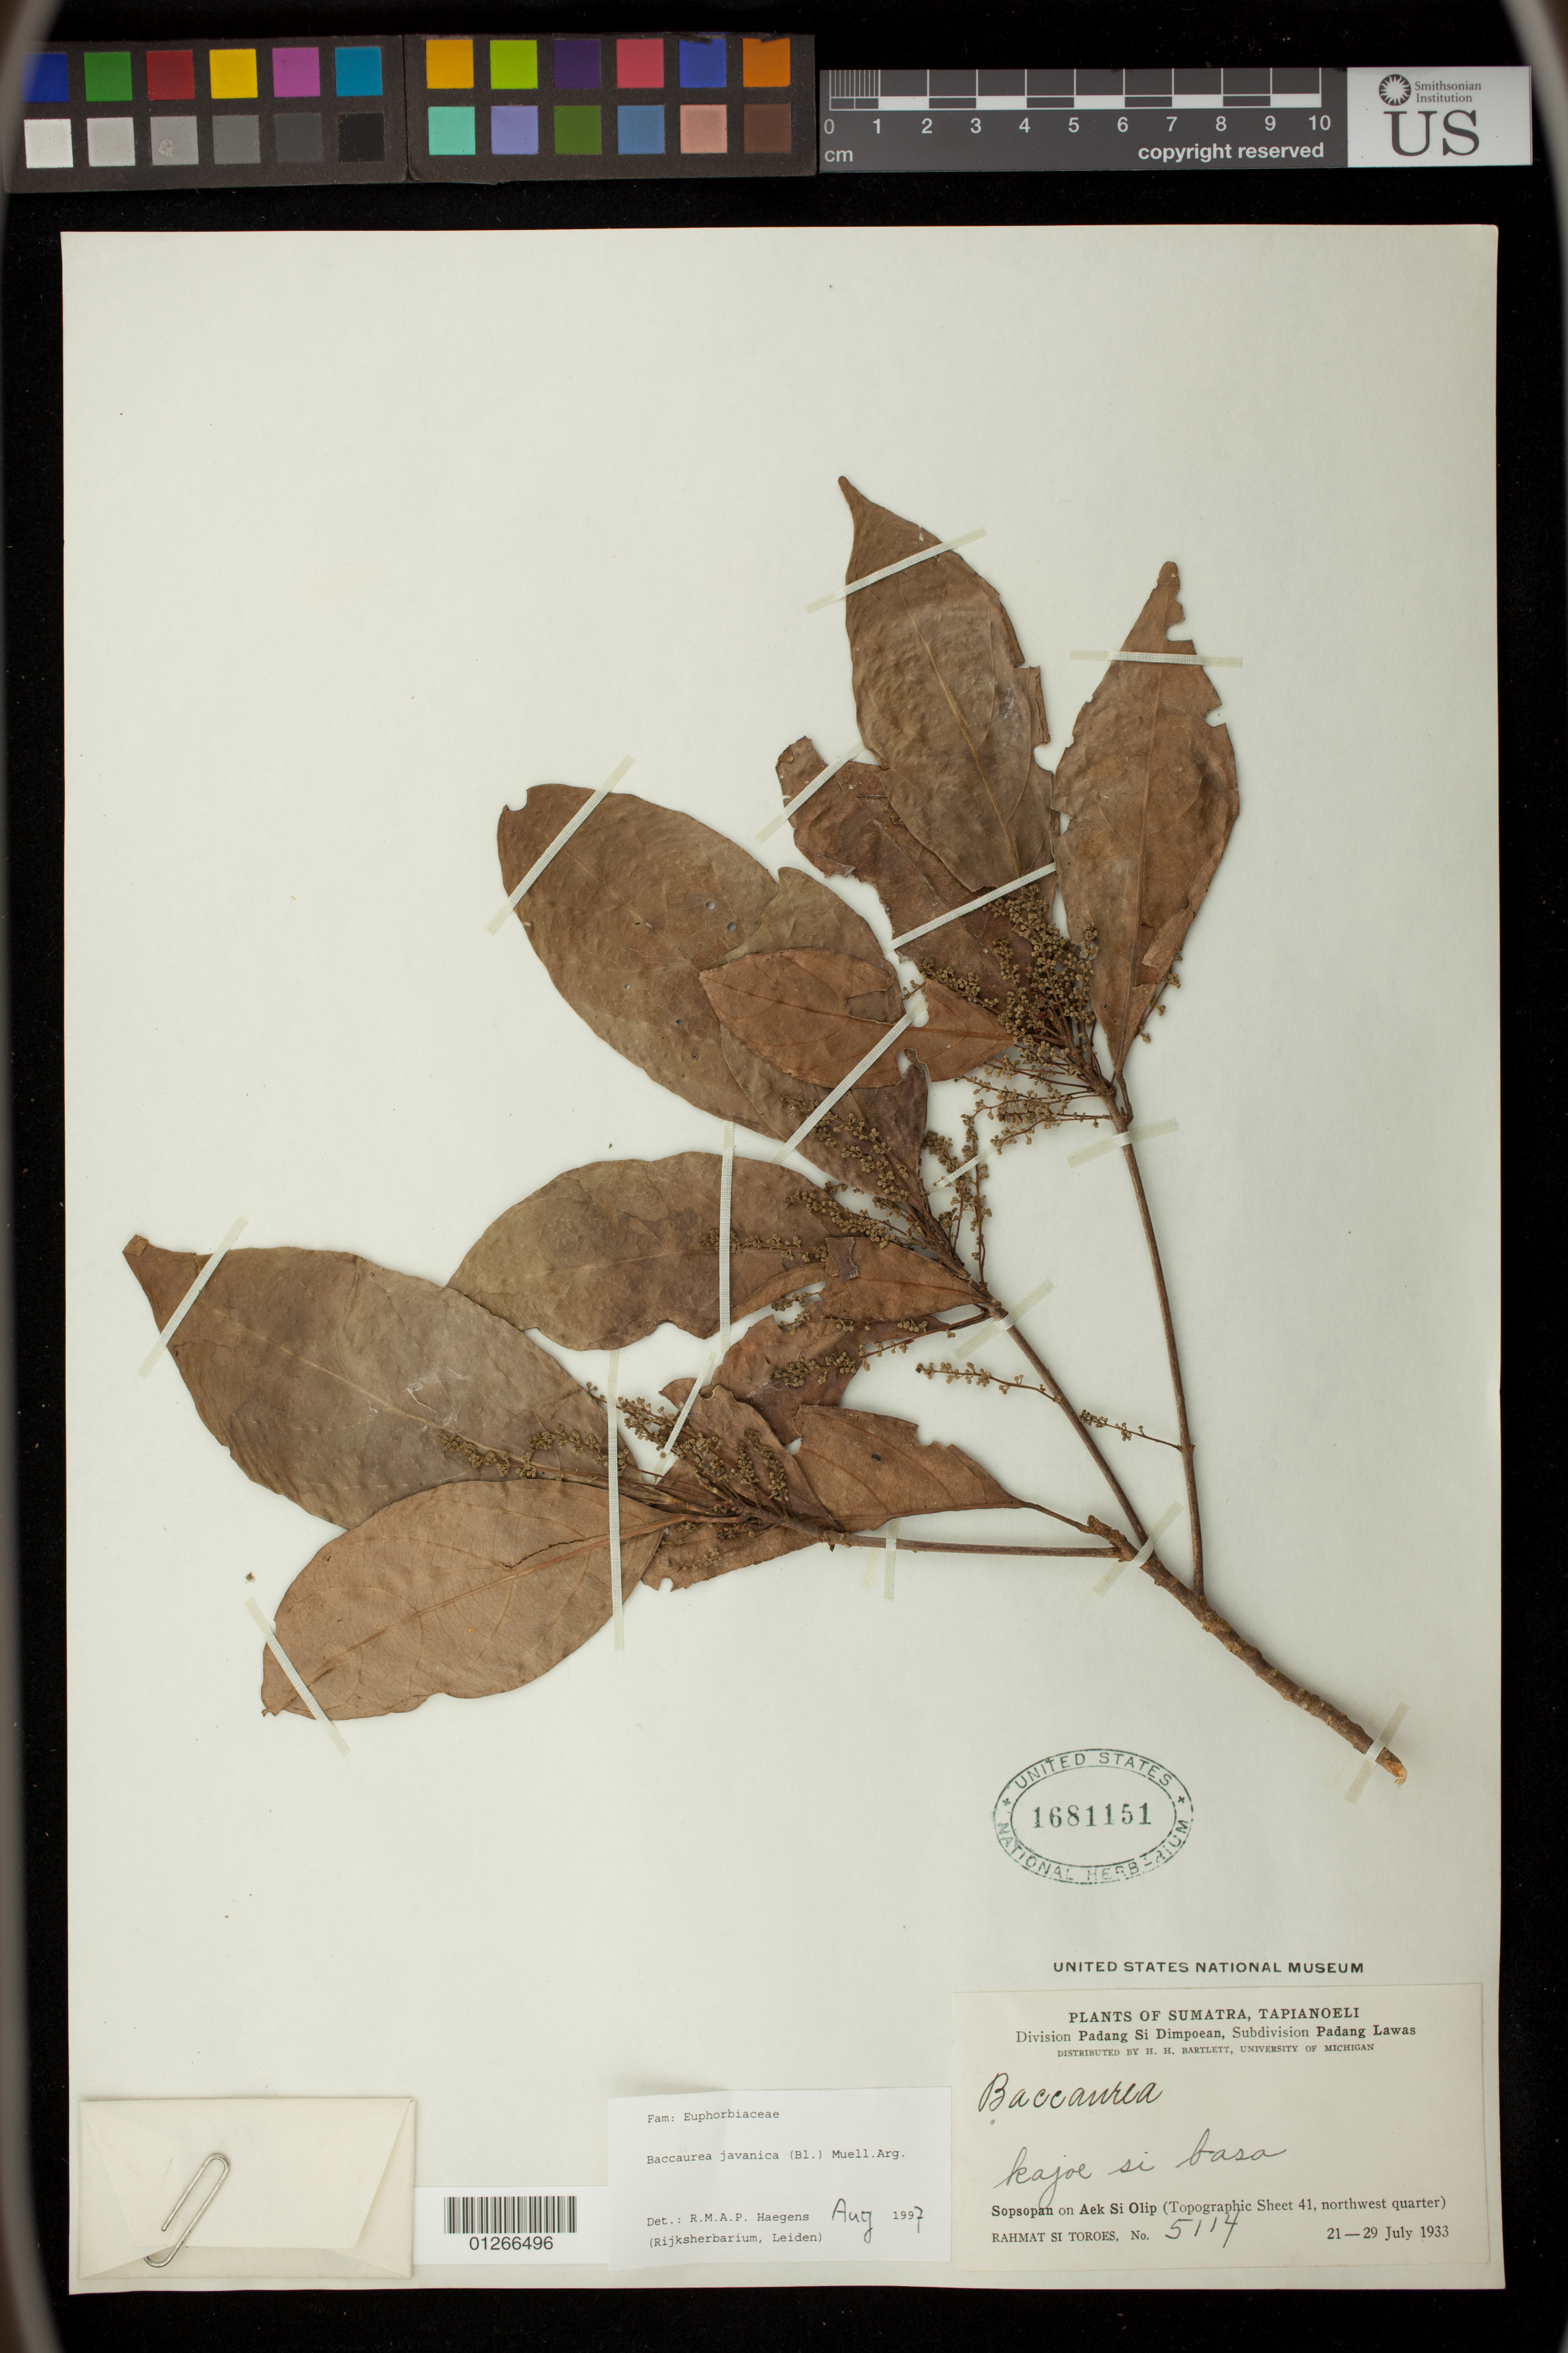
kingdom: Plantae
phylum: Tracheophyta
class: Magnoliopsida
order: Malpighiales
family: Phyllanthaceae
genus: Baccaurea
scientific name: Baccaurea javanica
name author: Müll. Arg.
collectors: Rahmat Si Boeea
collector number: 5114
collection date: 1933-07-21/1933-07-29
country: Indonesia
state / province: Sumatra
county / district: Sumatera Utara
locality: Sumatra, Tapianoeli [Tapanuli]. Padang Si Dimpoean [Sidempuan], Padang Lawas. Sopsopan {Sosopan] on Aek Si Olip [Siolip] (Topographic Sheet 41, northwest quarter).